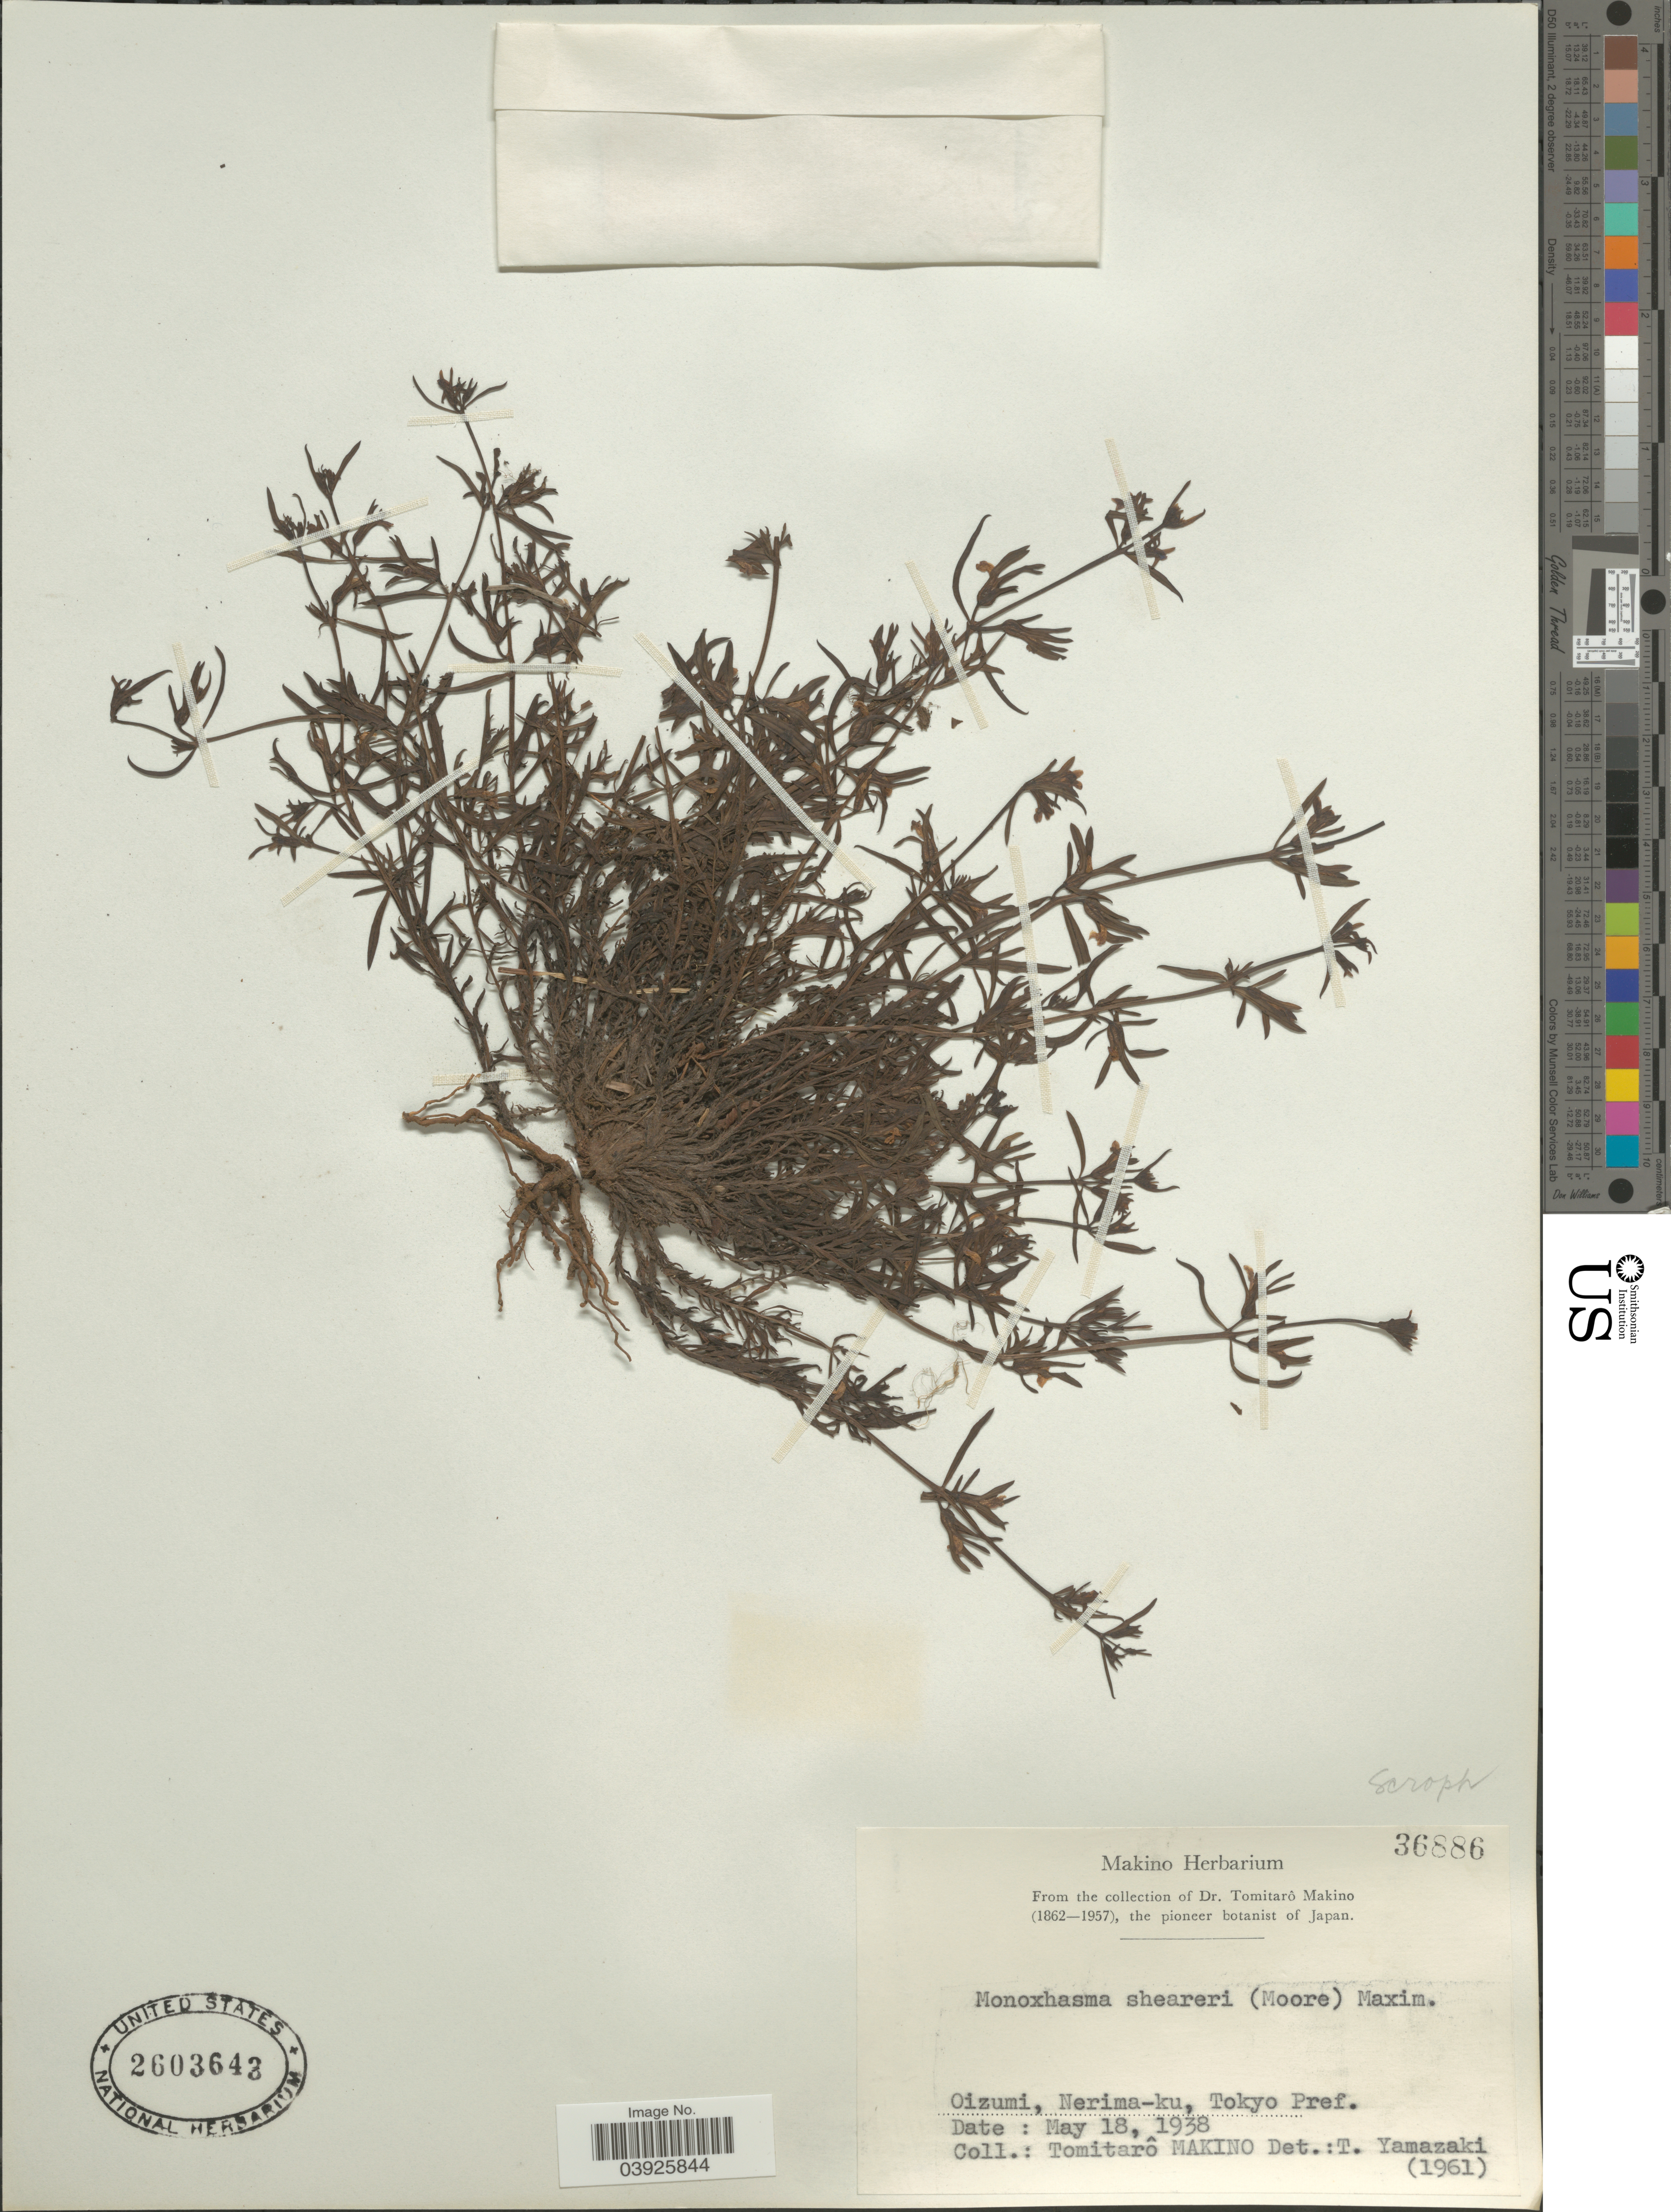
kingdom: Plantae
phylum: Tracheophyta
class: Magnoliopsida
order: Lamiales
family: Orobanchaceae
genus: Monochasma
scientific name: Monochasma sheareri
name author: (S. Moore) Maxim. ex Franch. & Sav.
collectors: T. Makino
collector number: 36886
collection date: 1938-05-18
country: Japan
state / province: Tokyo, Federal City of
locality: Oizumi, Nerima-ku, Tokyo Pref.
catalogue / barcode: US 2603643